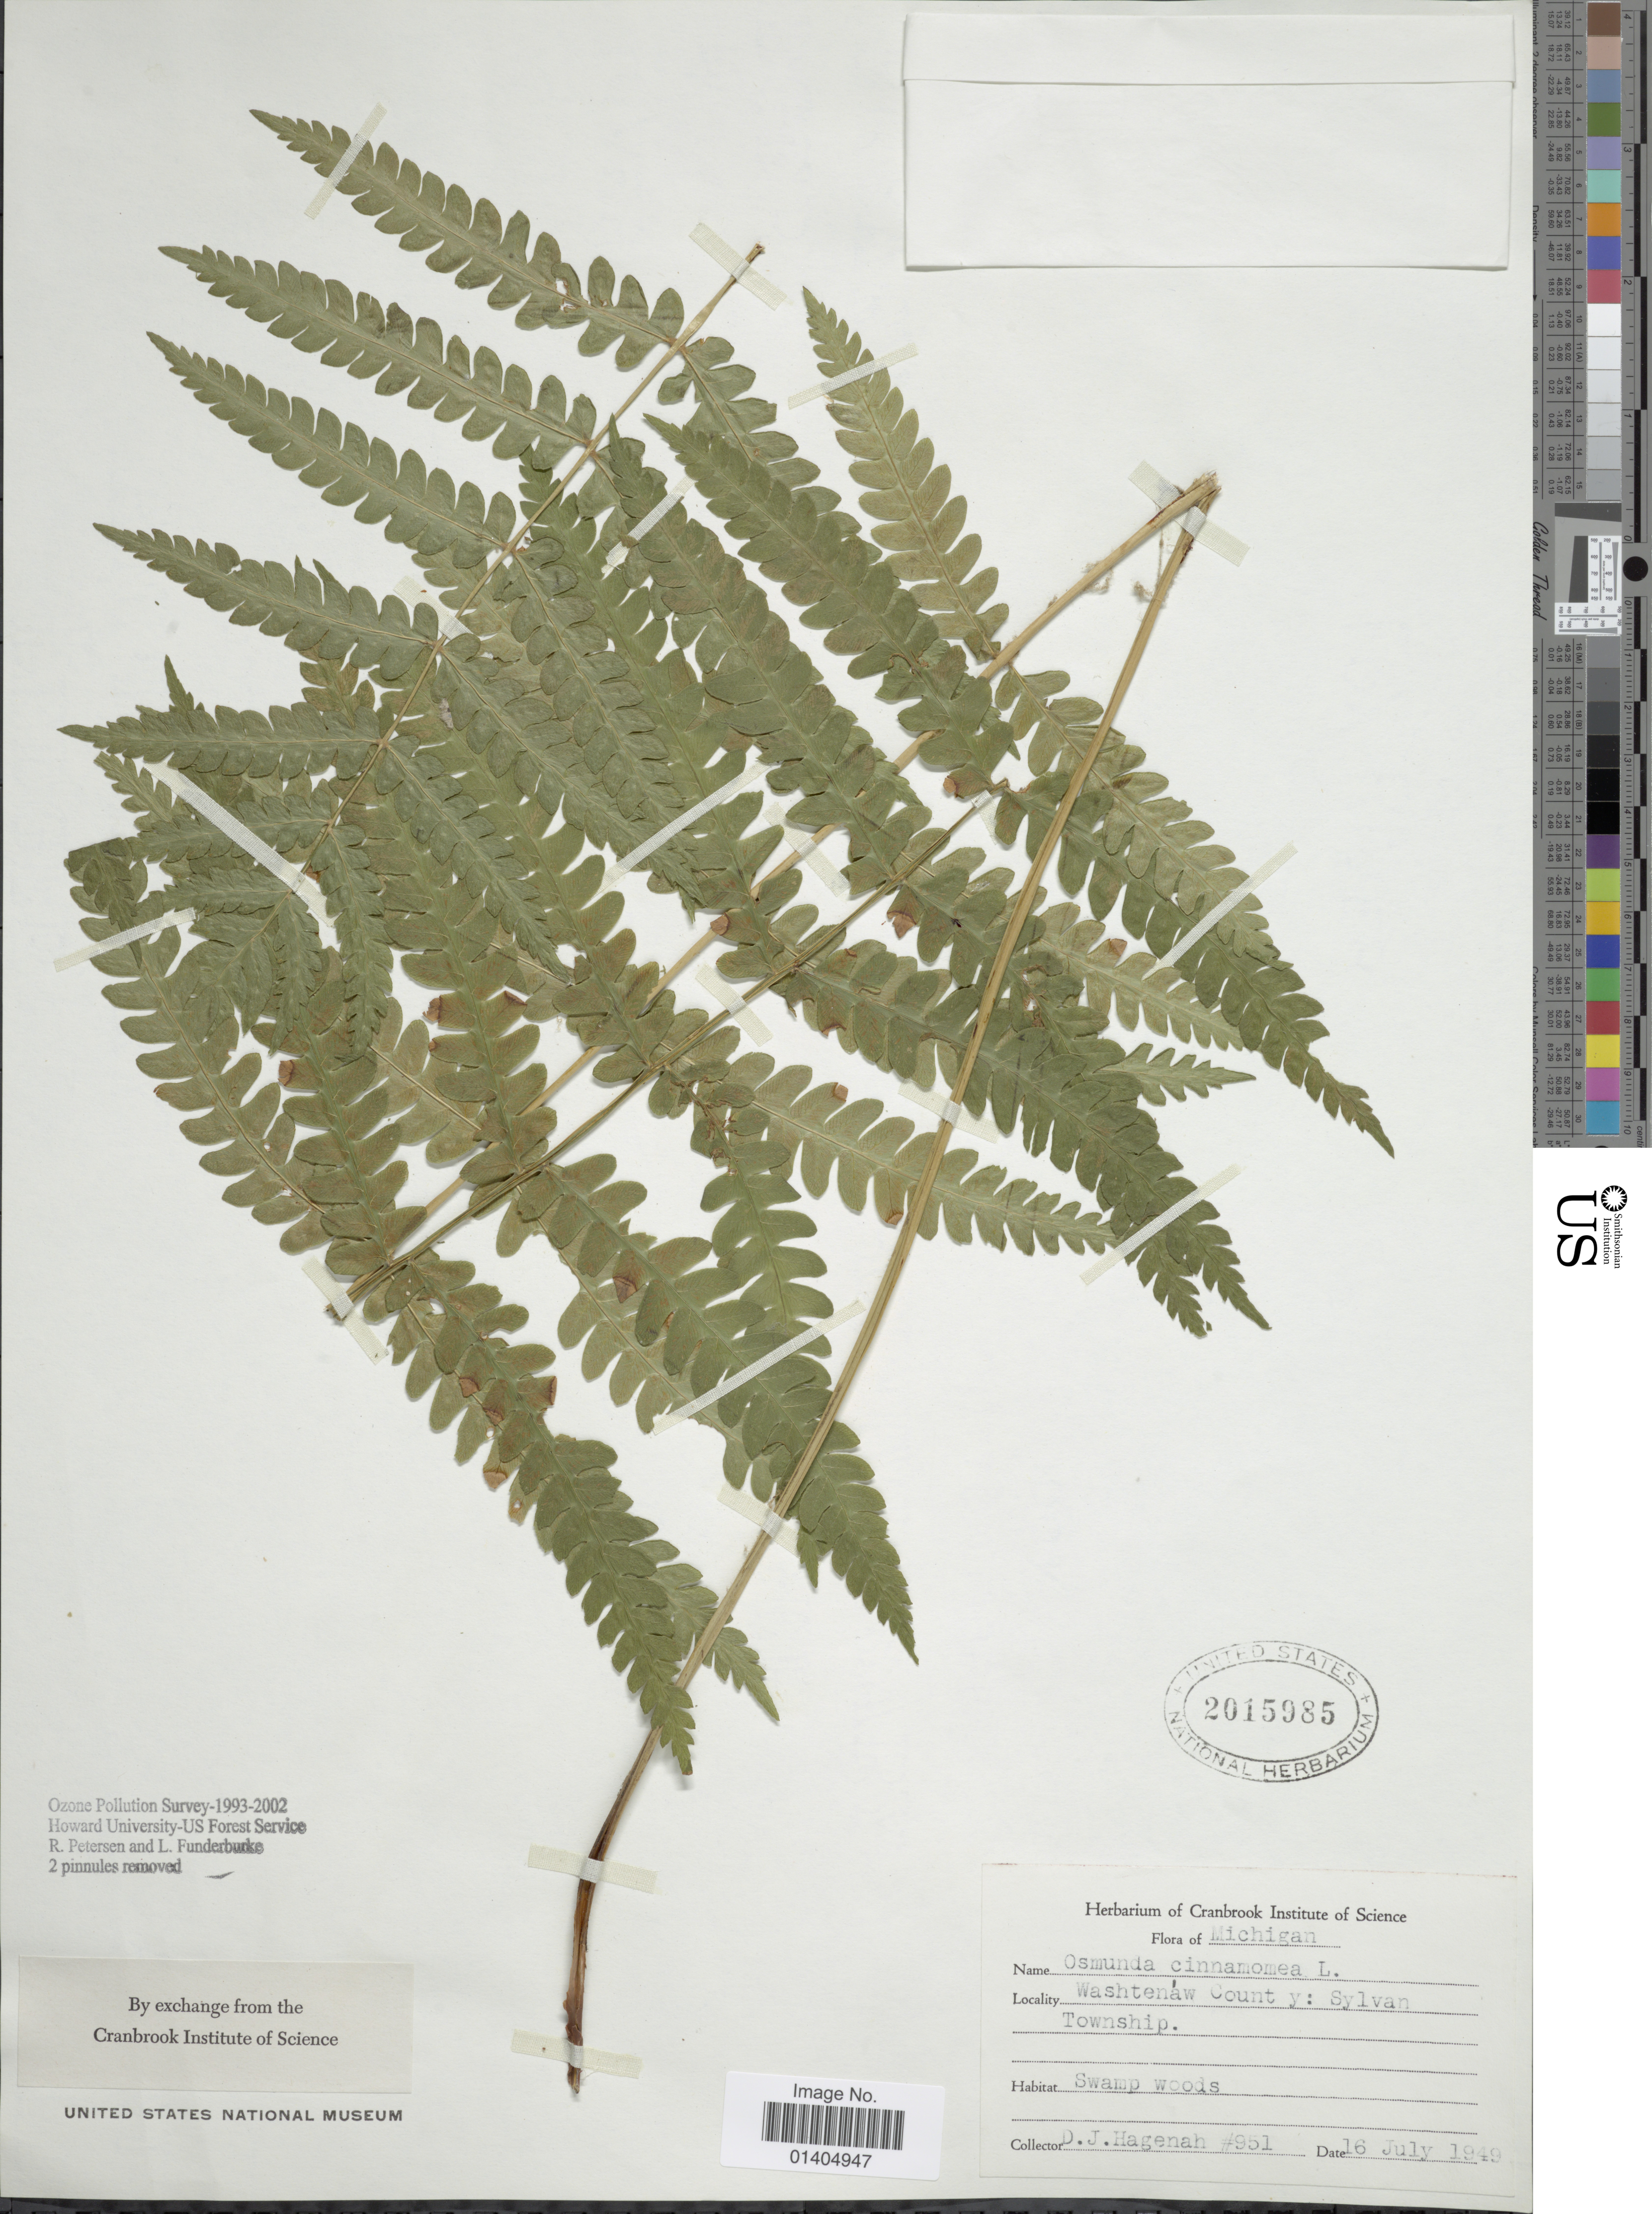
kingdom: Plantae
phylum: Tracheophyta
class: Polypodiopsida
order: Osmundales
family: Osmundaceae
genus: Osmundastrum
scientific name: Osmundastrum cinnamomeum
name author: (L.) C. Presl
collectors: D. Hagenah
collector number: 951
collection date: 1949-07-16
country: United States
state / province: Michigan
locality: Washtenaw County: Sylvan Township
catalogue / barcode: US 2015985